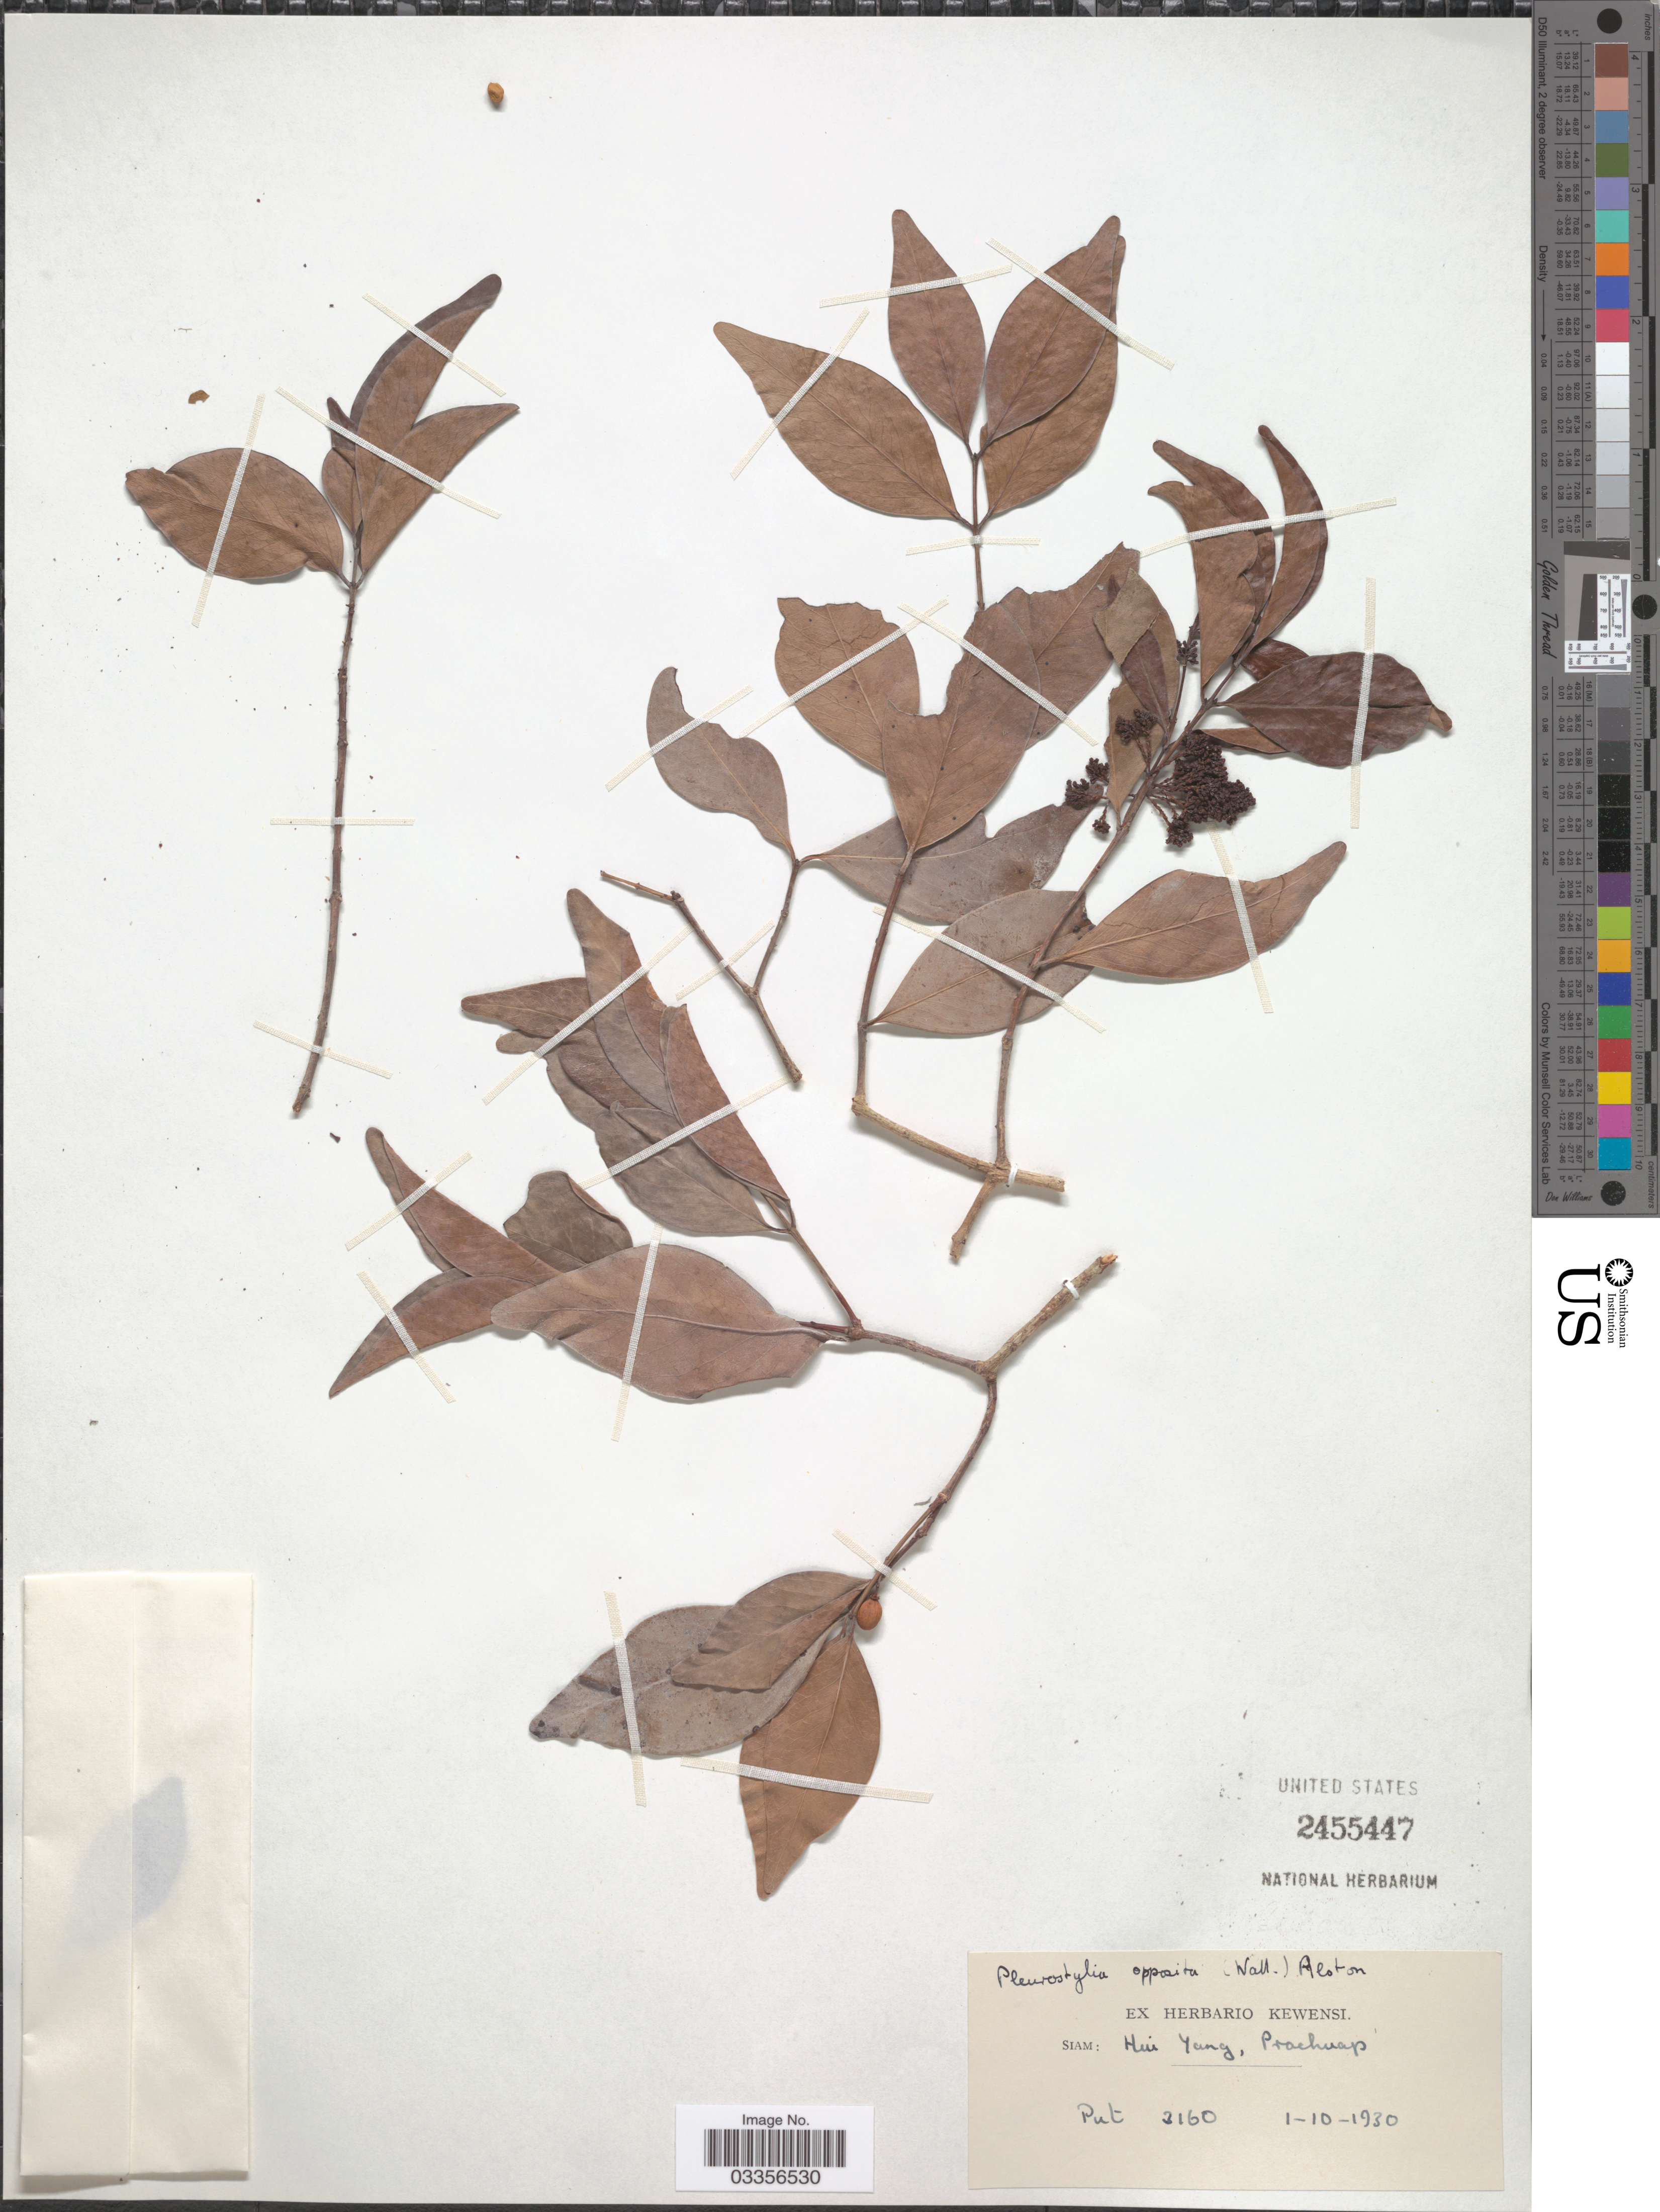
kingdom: Plantae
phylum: Tracheophyta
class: Magnoliopsida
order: Celastrales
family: Celastraceae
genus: Pleurostylia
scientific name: Pleurostylia opposita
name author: (Wall.) Alston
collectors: -. Put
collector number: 3160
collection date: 1930-10-01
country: Thailand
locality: Siam: Hui Yang, Prachuap.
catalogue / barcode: US 2455447